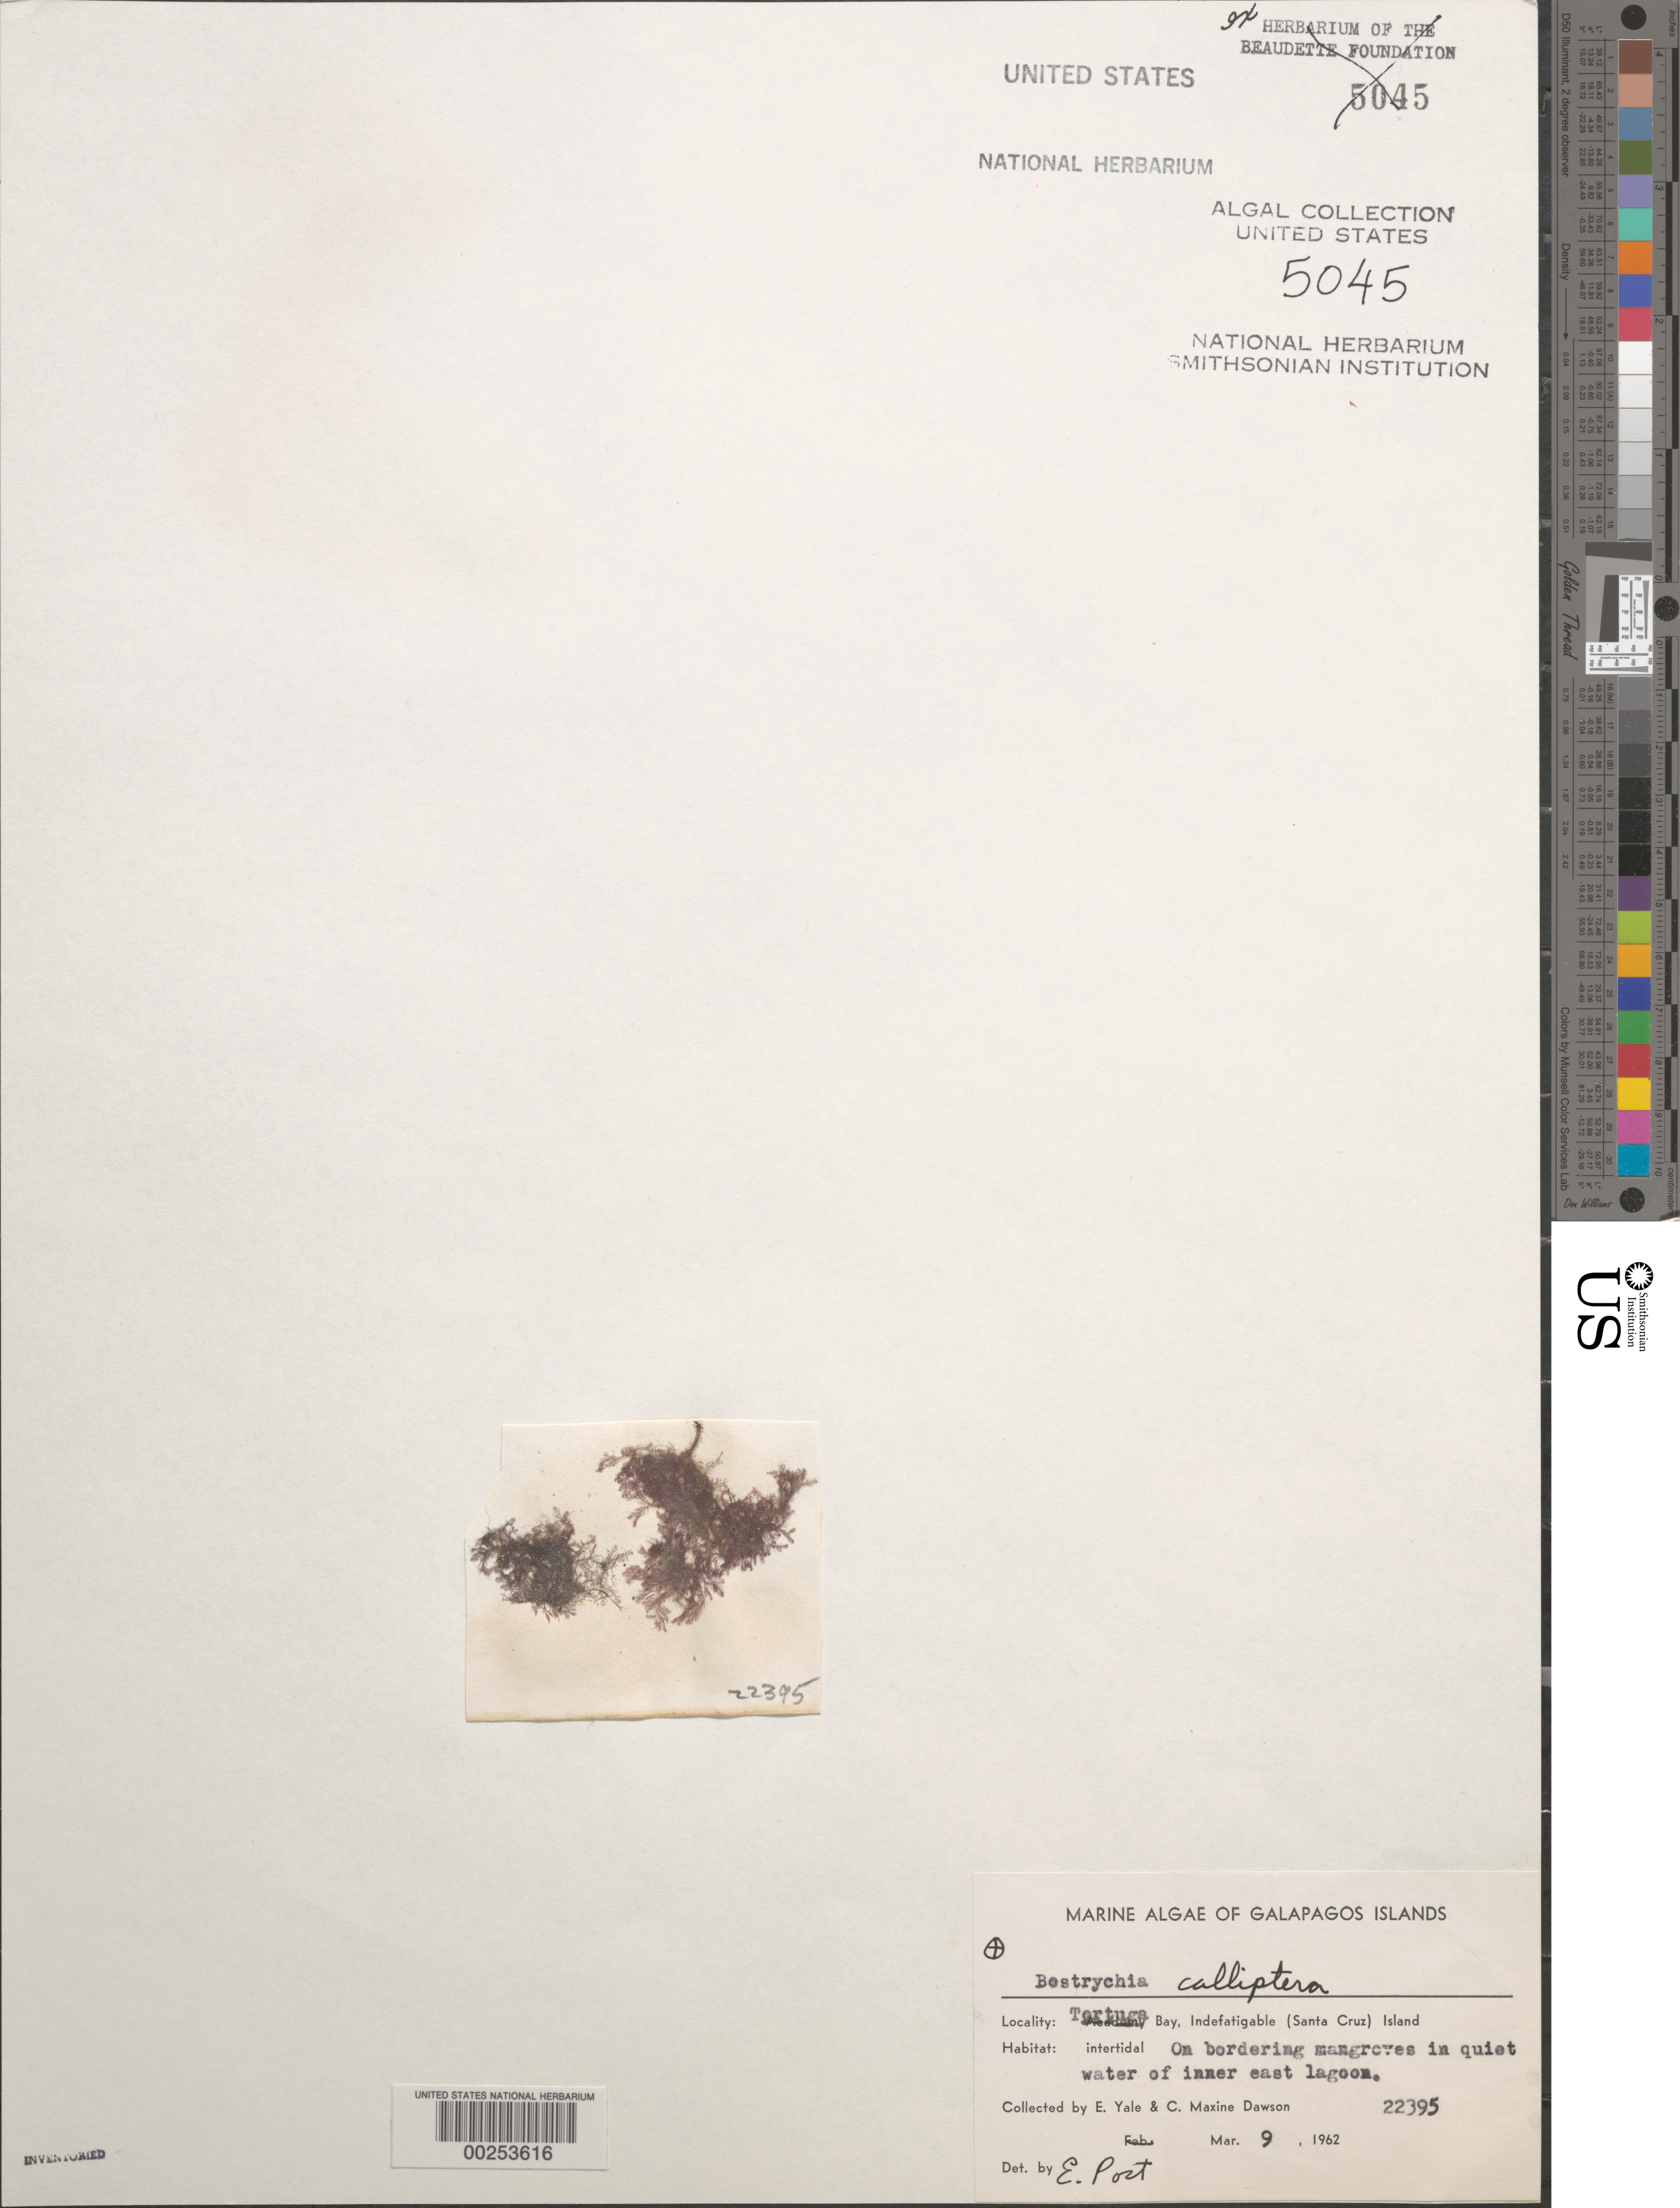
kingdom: Plantae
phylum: Rhodophyta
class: Florideophyceae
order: Ceramiales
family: Rhodomelaceae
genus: Bostrychia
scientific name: Bostrychia calliptera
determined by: Post, E.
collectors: E. Y. Dawson & C. M. Dawson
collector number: EYD 22395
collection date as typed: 09 Mar 1962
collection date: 1962-03-09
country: Ecuador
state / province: Colón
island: Santa Cruz [Indefatigable, Chaves]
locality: Tortuga Bay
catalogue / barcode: US 5045